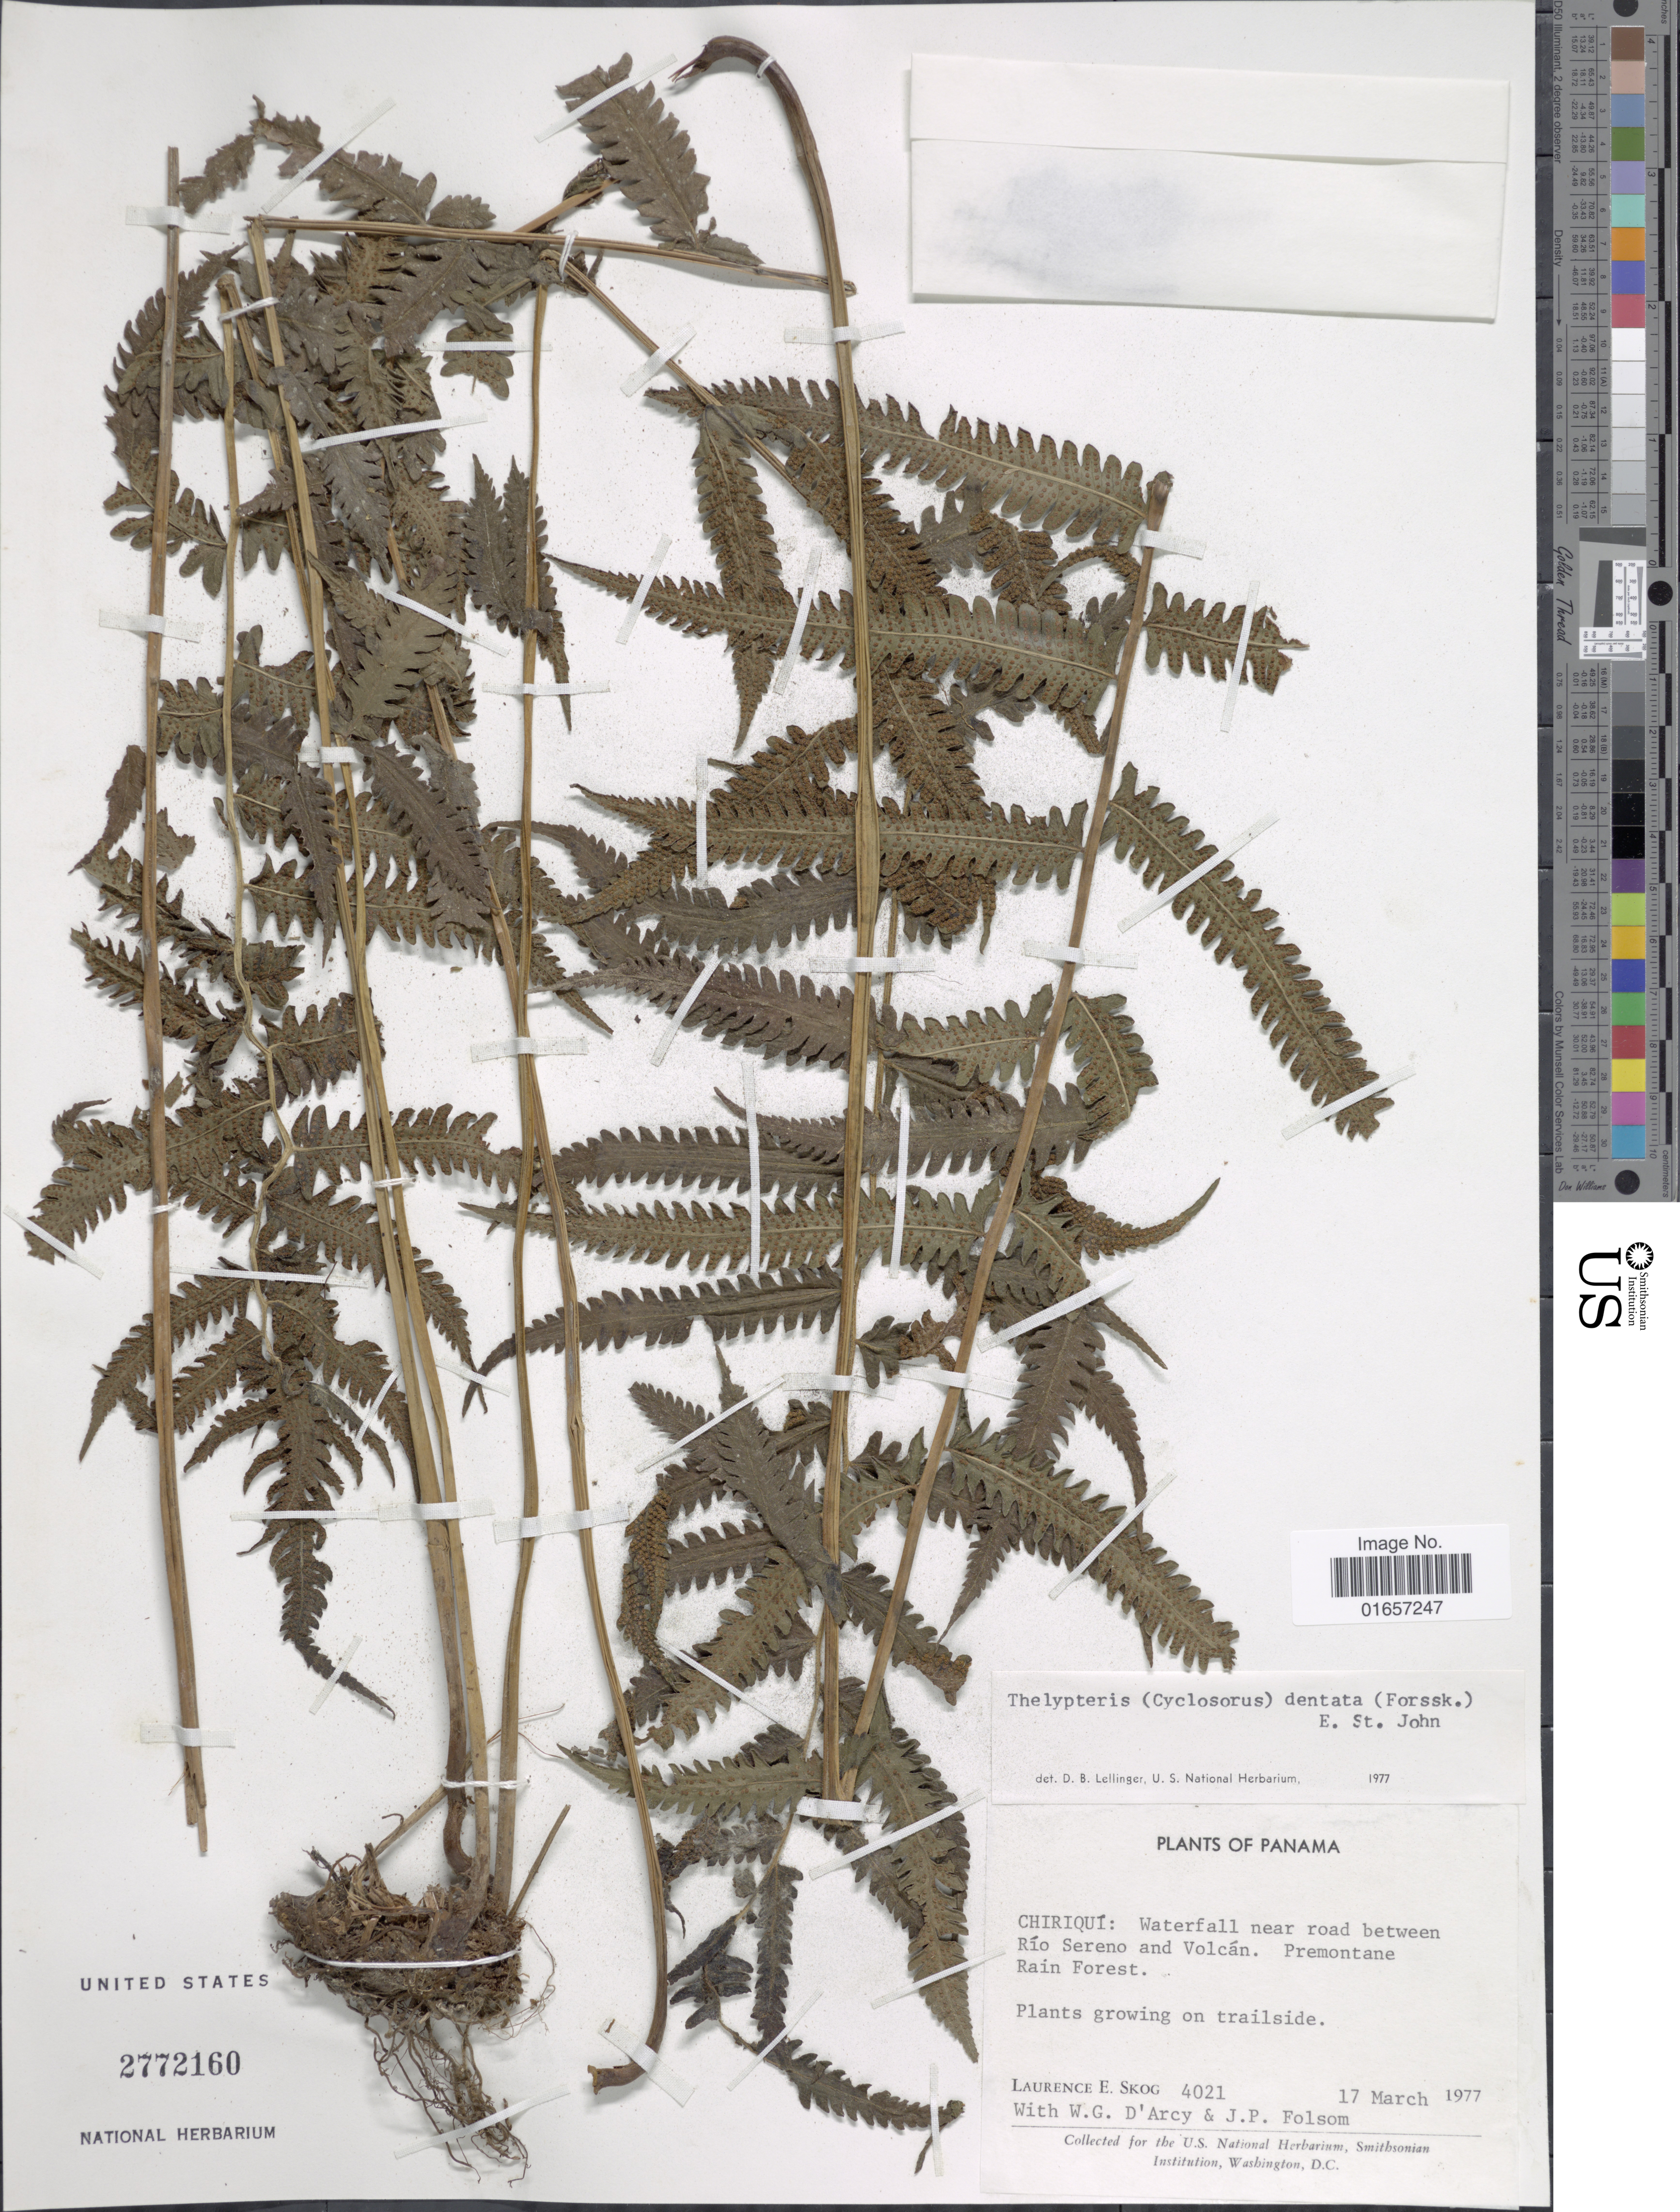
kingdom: Plantae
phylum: Tracheophyta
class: Polypodiopsida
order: Polypodiales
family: Thelypteridaceae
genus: Christella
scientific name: Christella dentata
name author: (Forssk.) Brownsey & Jermy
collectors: L. E. Skog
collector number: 4021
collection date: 1977-03-17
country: Panama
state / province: Chiriqui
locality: Waterfall near road between Río Sereno and Volcán. Premontane Rain Forest. Plants growing on trailside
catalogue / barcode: US 2772160